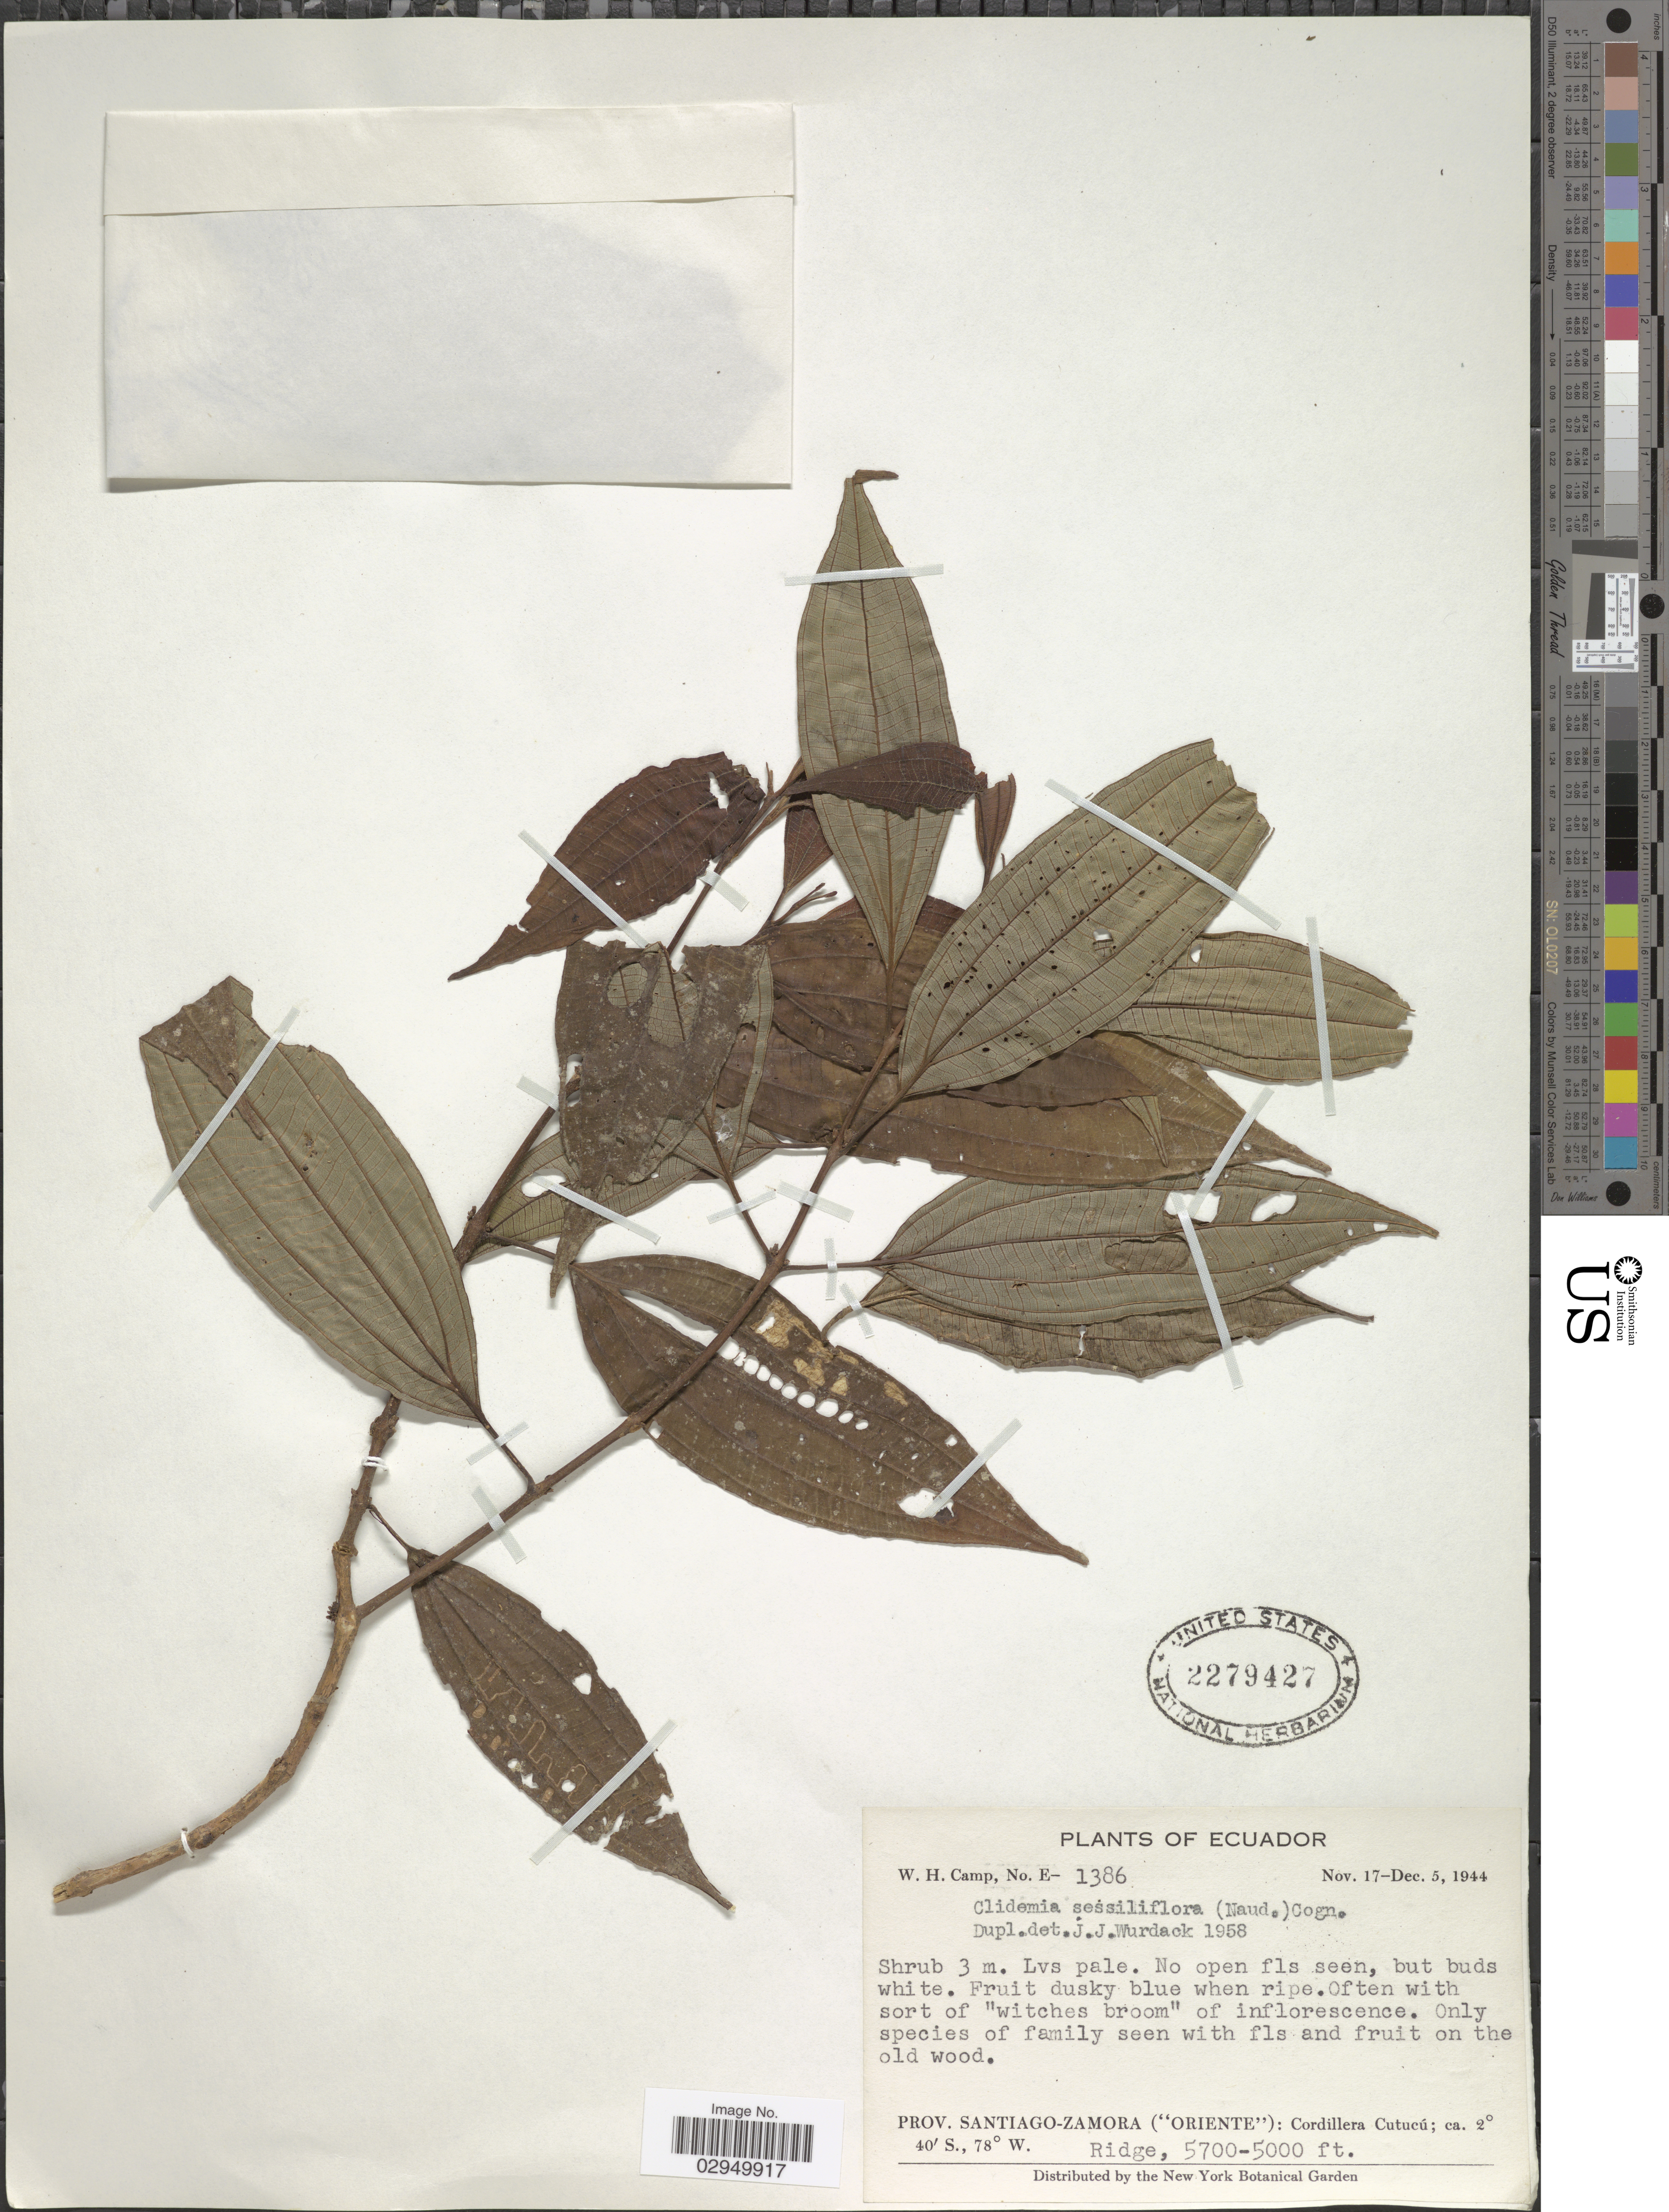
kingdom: Plantae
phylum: Tracheophyta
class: Magnoliopsida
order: Myrtales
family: Melastomataceae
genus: Clidemia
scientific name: Clidemia sessiliflora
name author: (Naudin) Cogn.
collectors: W. H. Camp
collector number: E-1386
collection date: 1944-11-17/1944-12-05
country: Ecuador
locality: Prov. Santiago-Zamora ("Oriente"): Cordillera Cutucú. Ridge.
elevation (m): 1524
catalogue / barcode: US 2279427